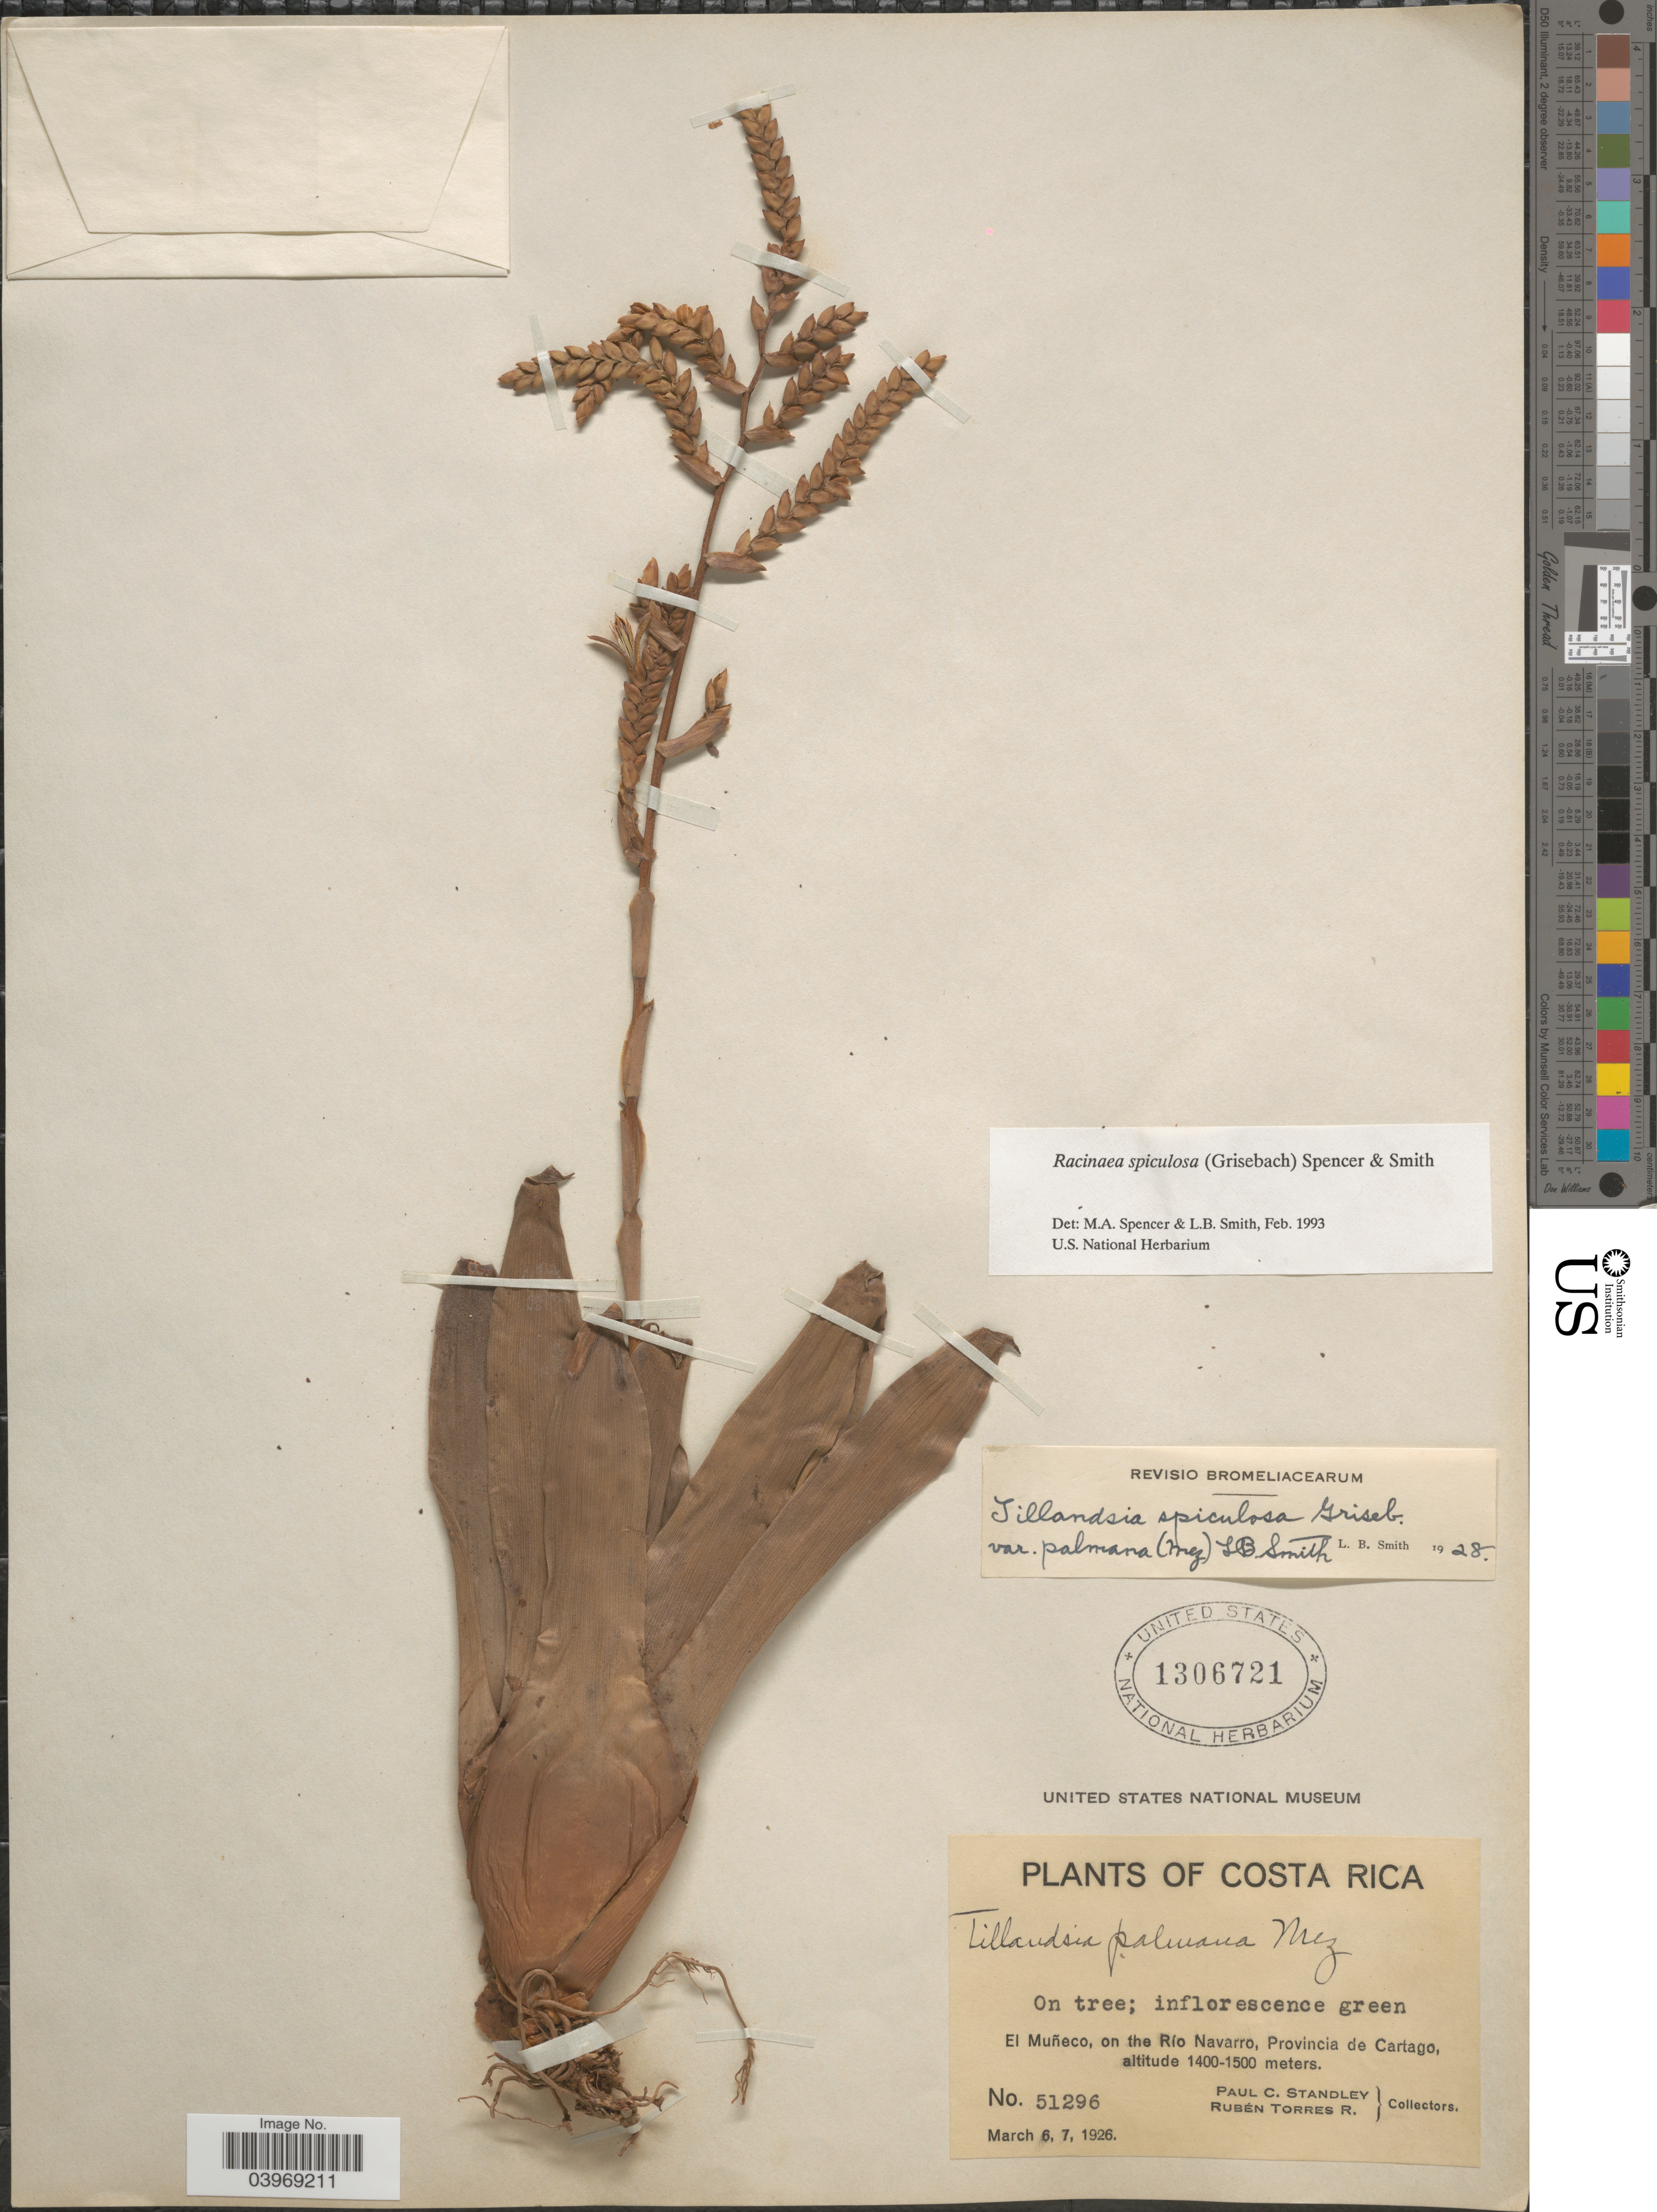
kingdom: Plantae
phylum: Tracheophyta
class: Liliopsida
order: Poales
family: Bromeliaceae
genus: Racinaea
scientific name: Racinaea spiculosa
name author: (Griseb.) M.A. Spencer & L.B. Sm.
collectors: P. C. Standley & R. Torres Rojas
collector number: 51296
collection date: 1926-03-06/1926-03-07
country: Costa Rica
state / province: Cartago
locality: El Muñeco, on the Río Navarro.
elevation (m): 1400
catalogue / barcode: US 1306721